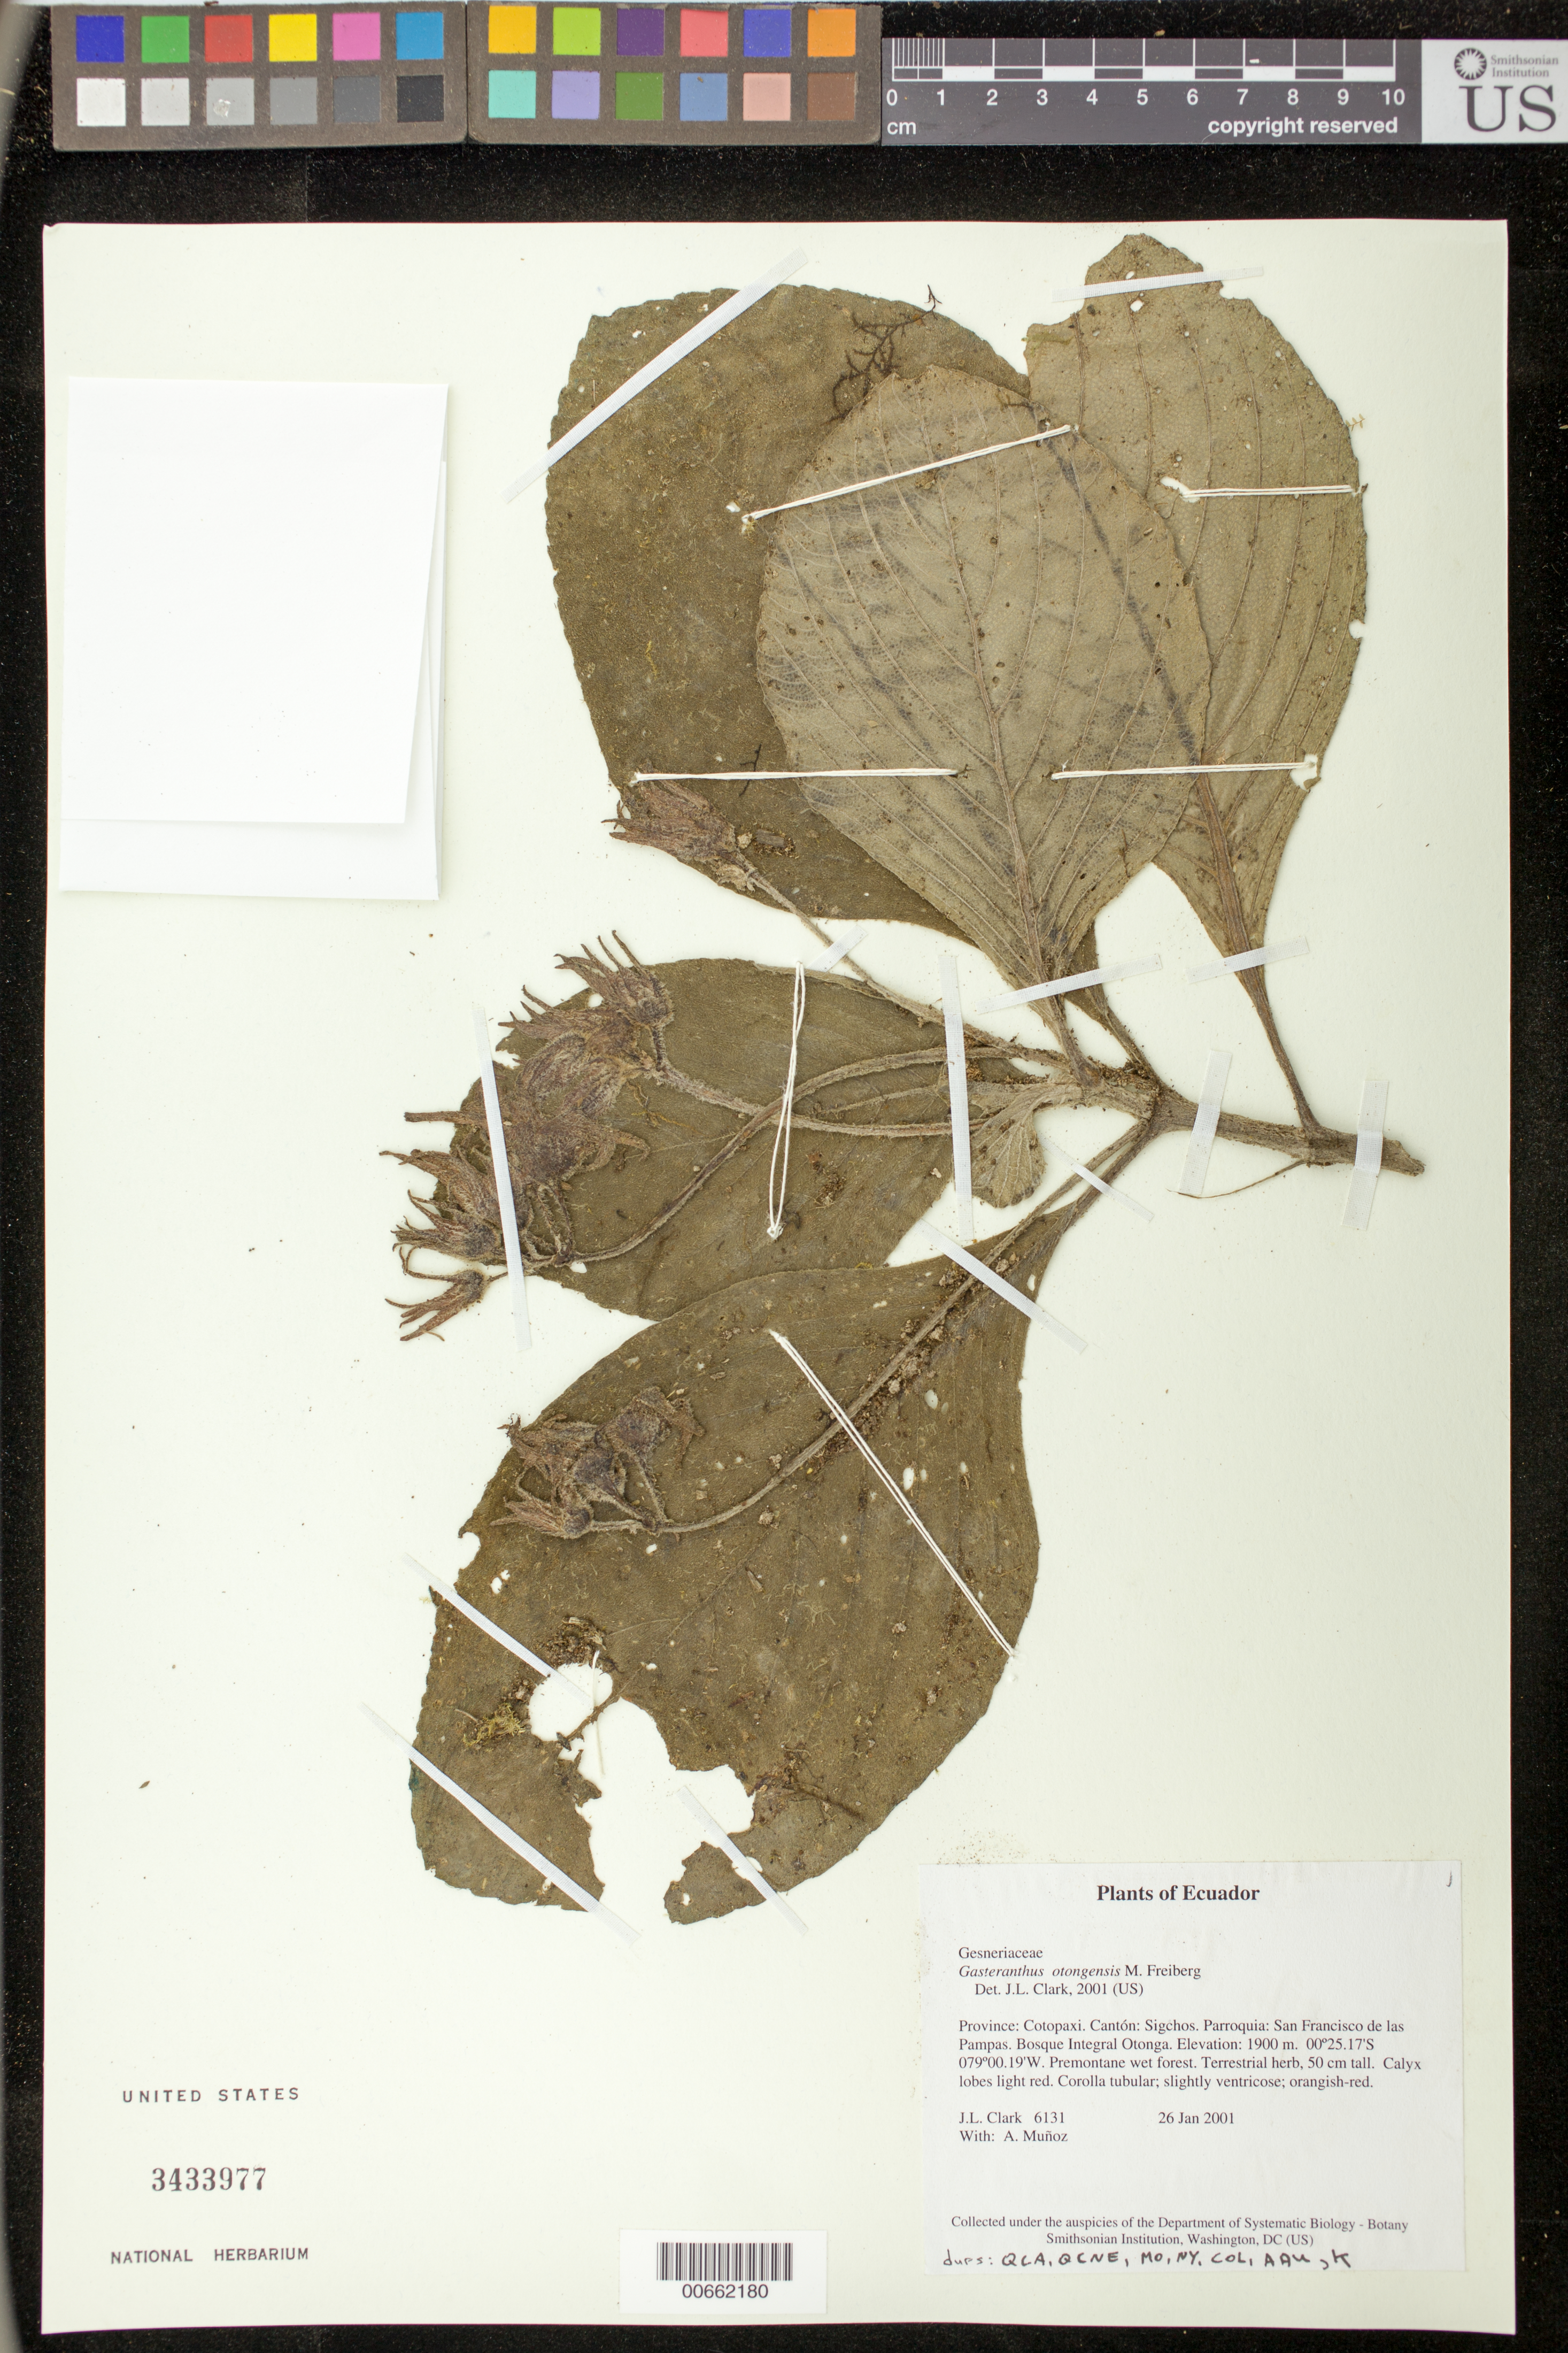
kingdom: Plantae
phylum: Tracheophyta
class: Magnoliopsida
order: Lamiales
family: Gesneriaceae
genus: Gasteranthus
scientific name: Gasteranthus otongensis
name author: M. Freiberg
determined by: Clark, J. L., (SEL), The Marie Selby Botanical Garden (UNITED STATES)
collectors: J. L. Clark & A. Muñoz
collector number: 6131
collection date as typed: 26 Jan 2001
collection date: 2001-01-26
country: Ecuador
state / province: Cotopaxi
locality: Cantón: Sigchos. Parroquia: San Francisco de las Pampas. Bosque Integral Otonga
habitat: Premontane wet forest.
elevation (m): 1900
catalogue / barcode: US 3433977